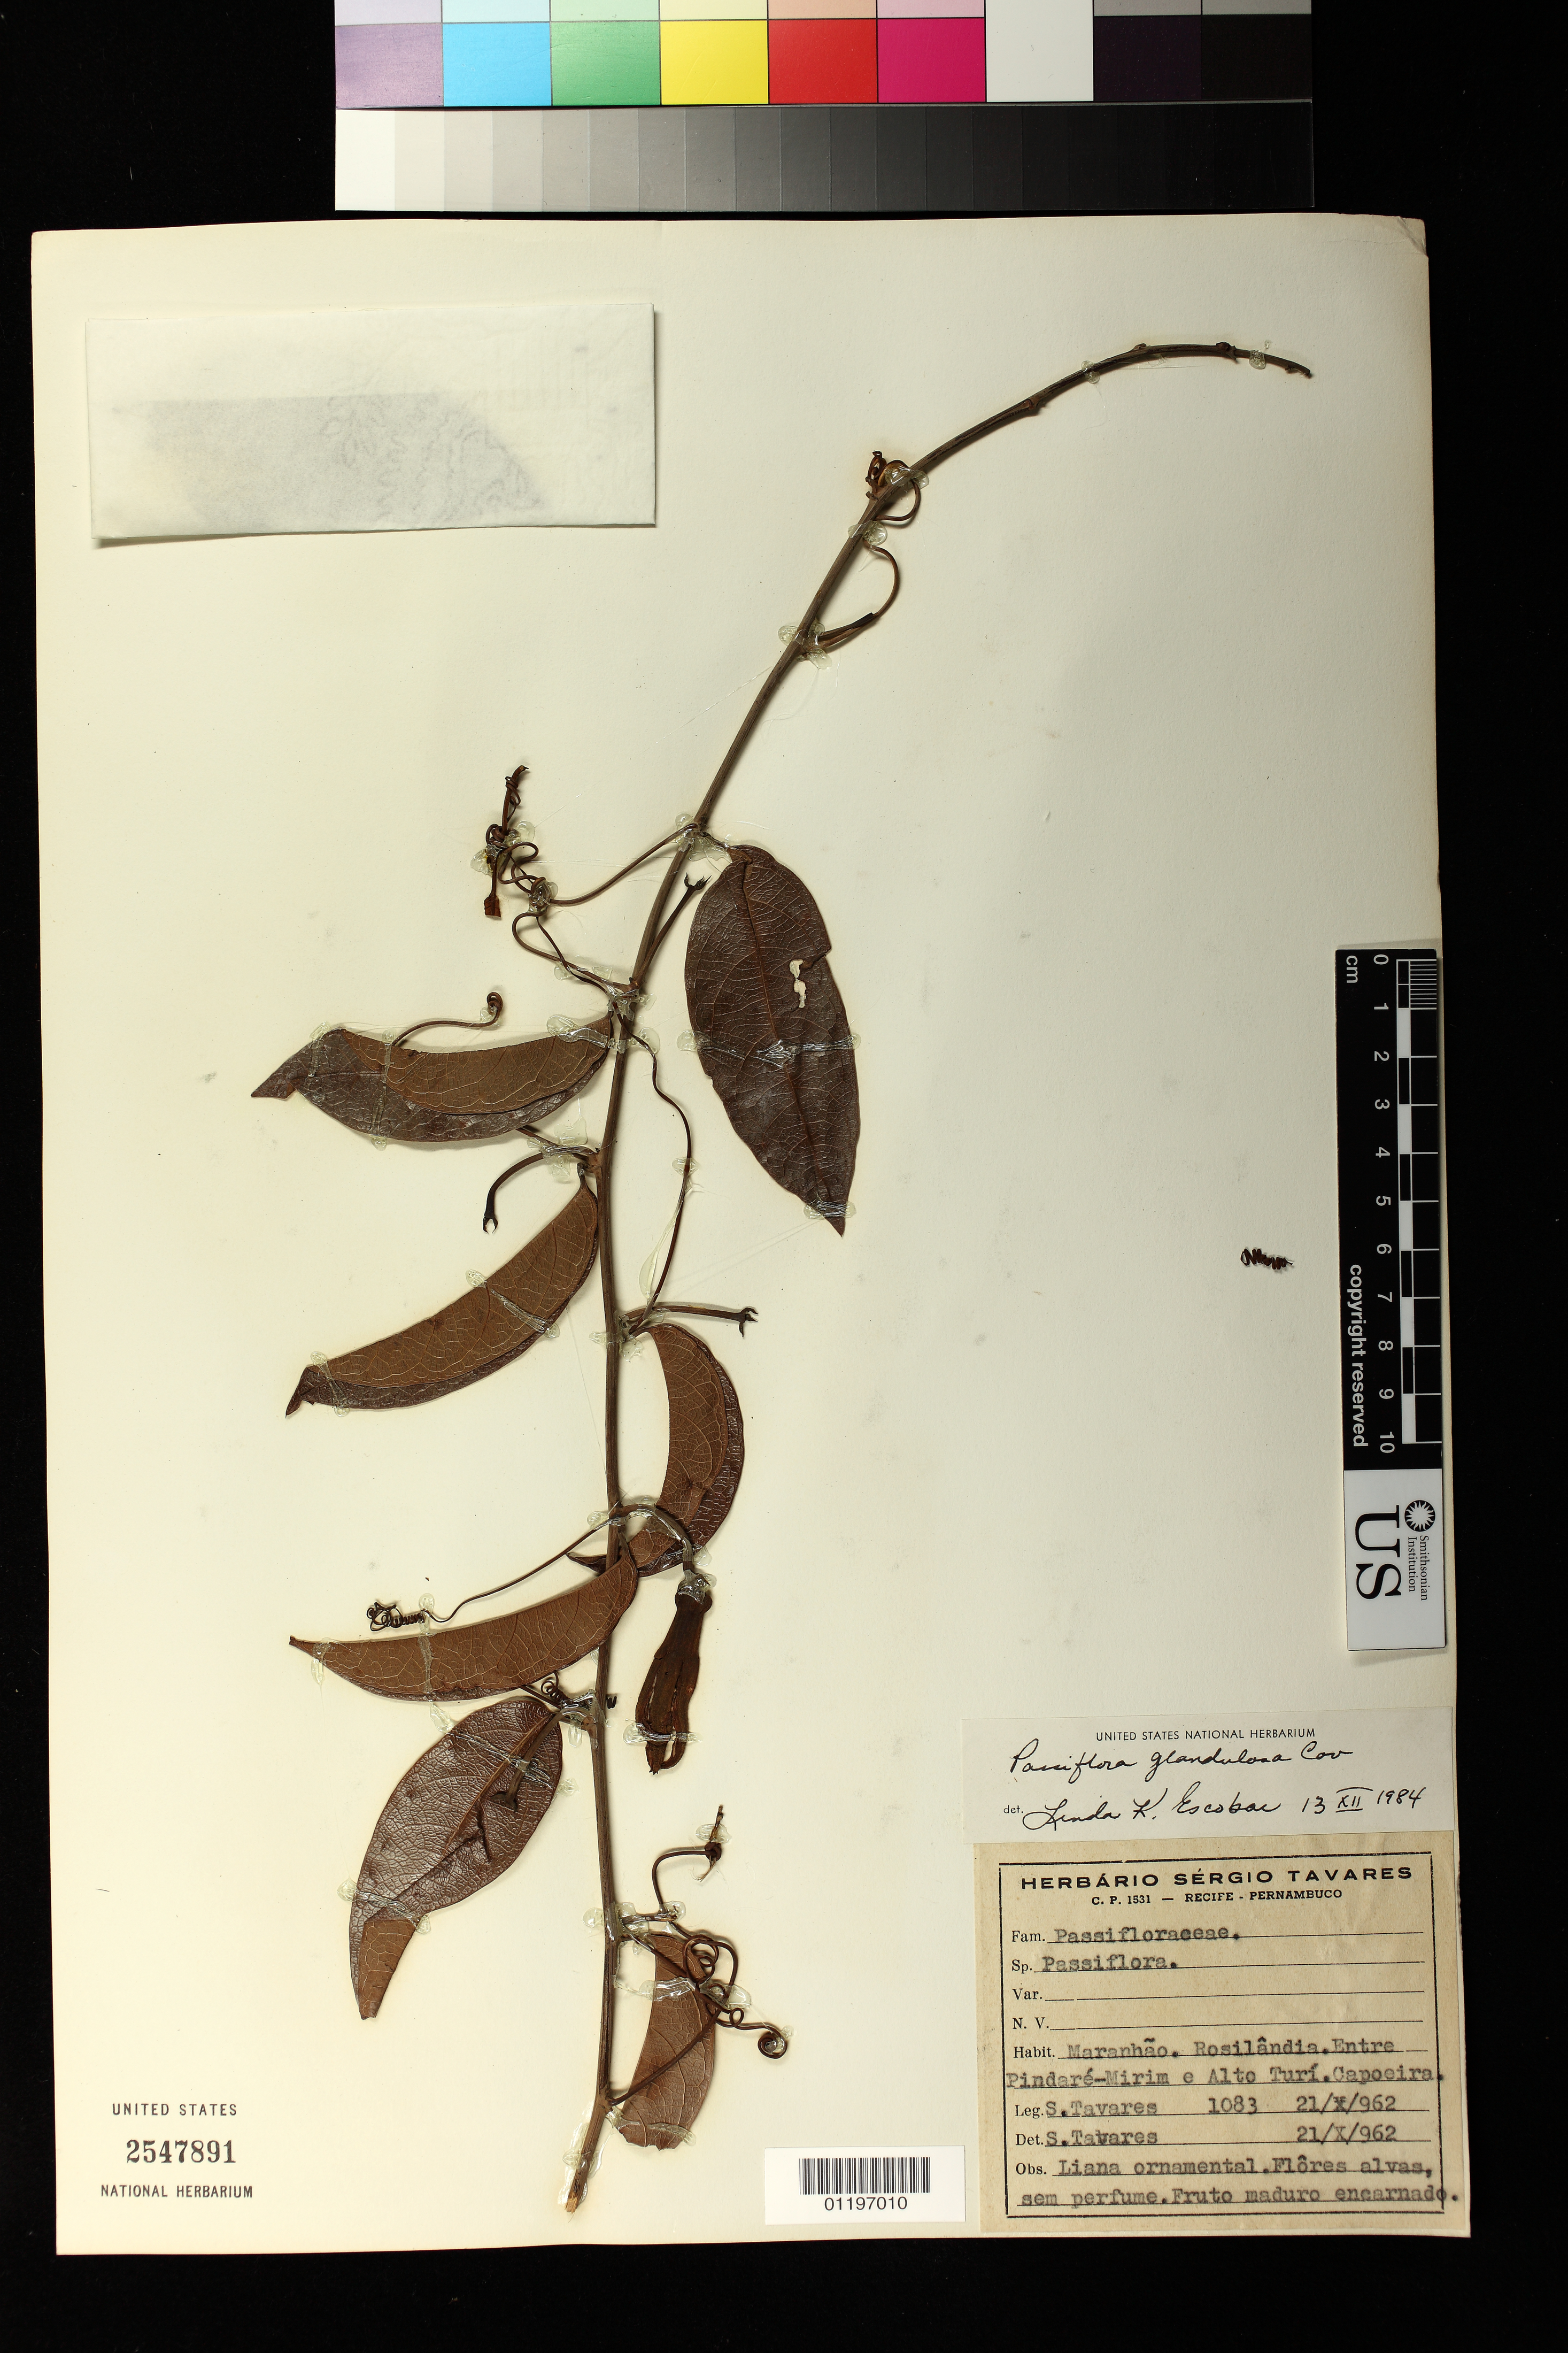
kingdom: Plantae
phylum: Tracheophyta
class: Magnoliopsida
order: Malpighiales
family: Passifloraceae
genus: Passiflora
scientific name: Passiflora glandulosa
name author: Cav.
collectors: S. Tavares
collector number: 1083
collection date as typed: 21 Oct 1962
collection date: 1962-10-21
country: Brazil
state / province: Maranhão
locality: Rosilândis. Entre Pindaré-Mirim e Alto Turí. Capoeira.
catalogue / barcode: US 2547891